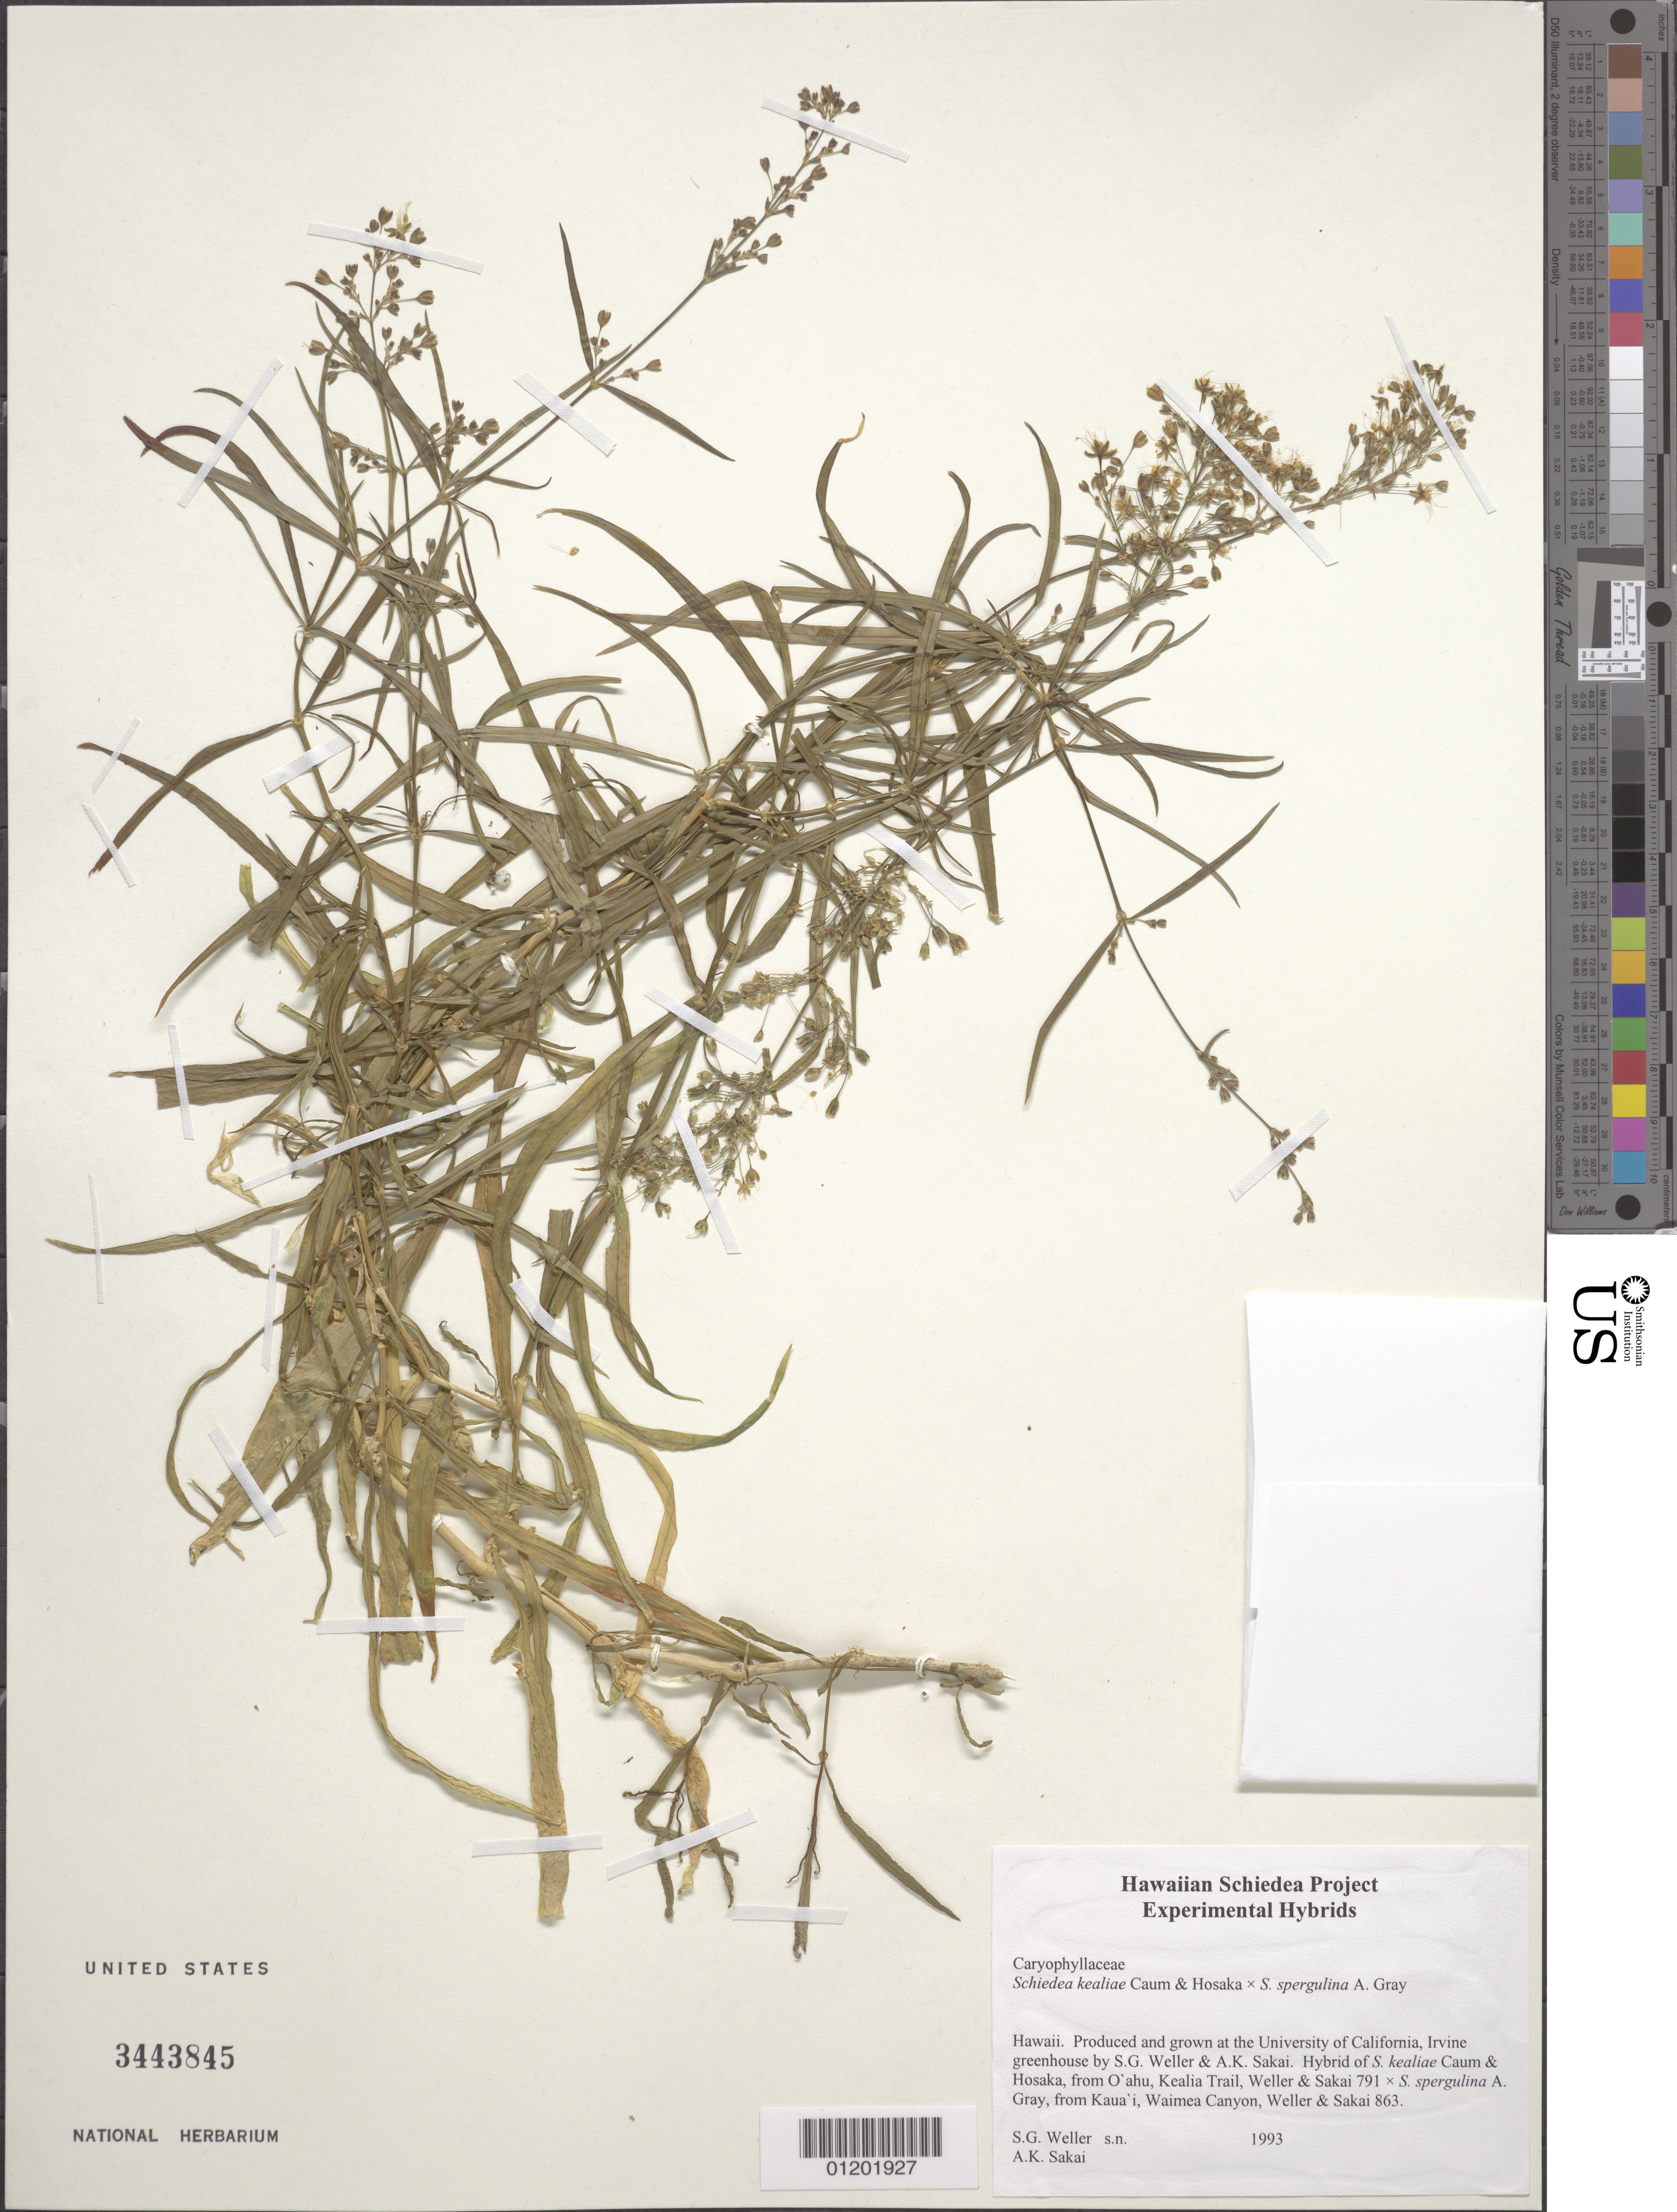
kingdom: Plantae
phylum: Tracheophyta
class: Magnoliopsida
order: Caryophyllales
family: Caryophyllaceae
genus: Schiedea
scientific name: Schiedea kealiae x S. spergulina A. Gray in Wilkes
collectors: S. G. Weller & A. Sakai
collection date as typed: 1993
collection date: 1993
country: United States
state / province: California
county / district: Orange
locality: University of California, Irvine greenhouse.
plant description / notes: Hybrid of S. kealiae Caum & Hosaka [from O'ahu, Kealia Trail, Weller & Sakai 791] × S. spergulina A. Gray [from Kaua'i, Waimea Canyon, Weller & Sakai 863].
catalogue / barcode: US 3443845